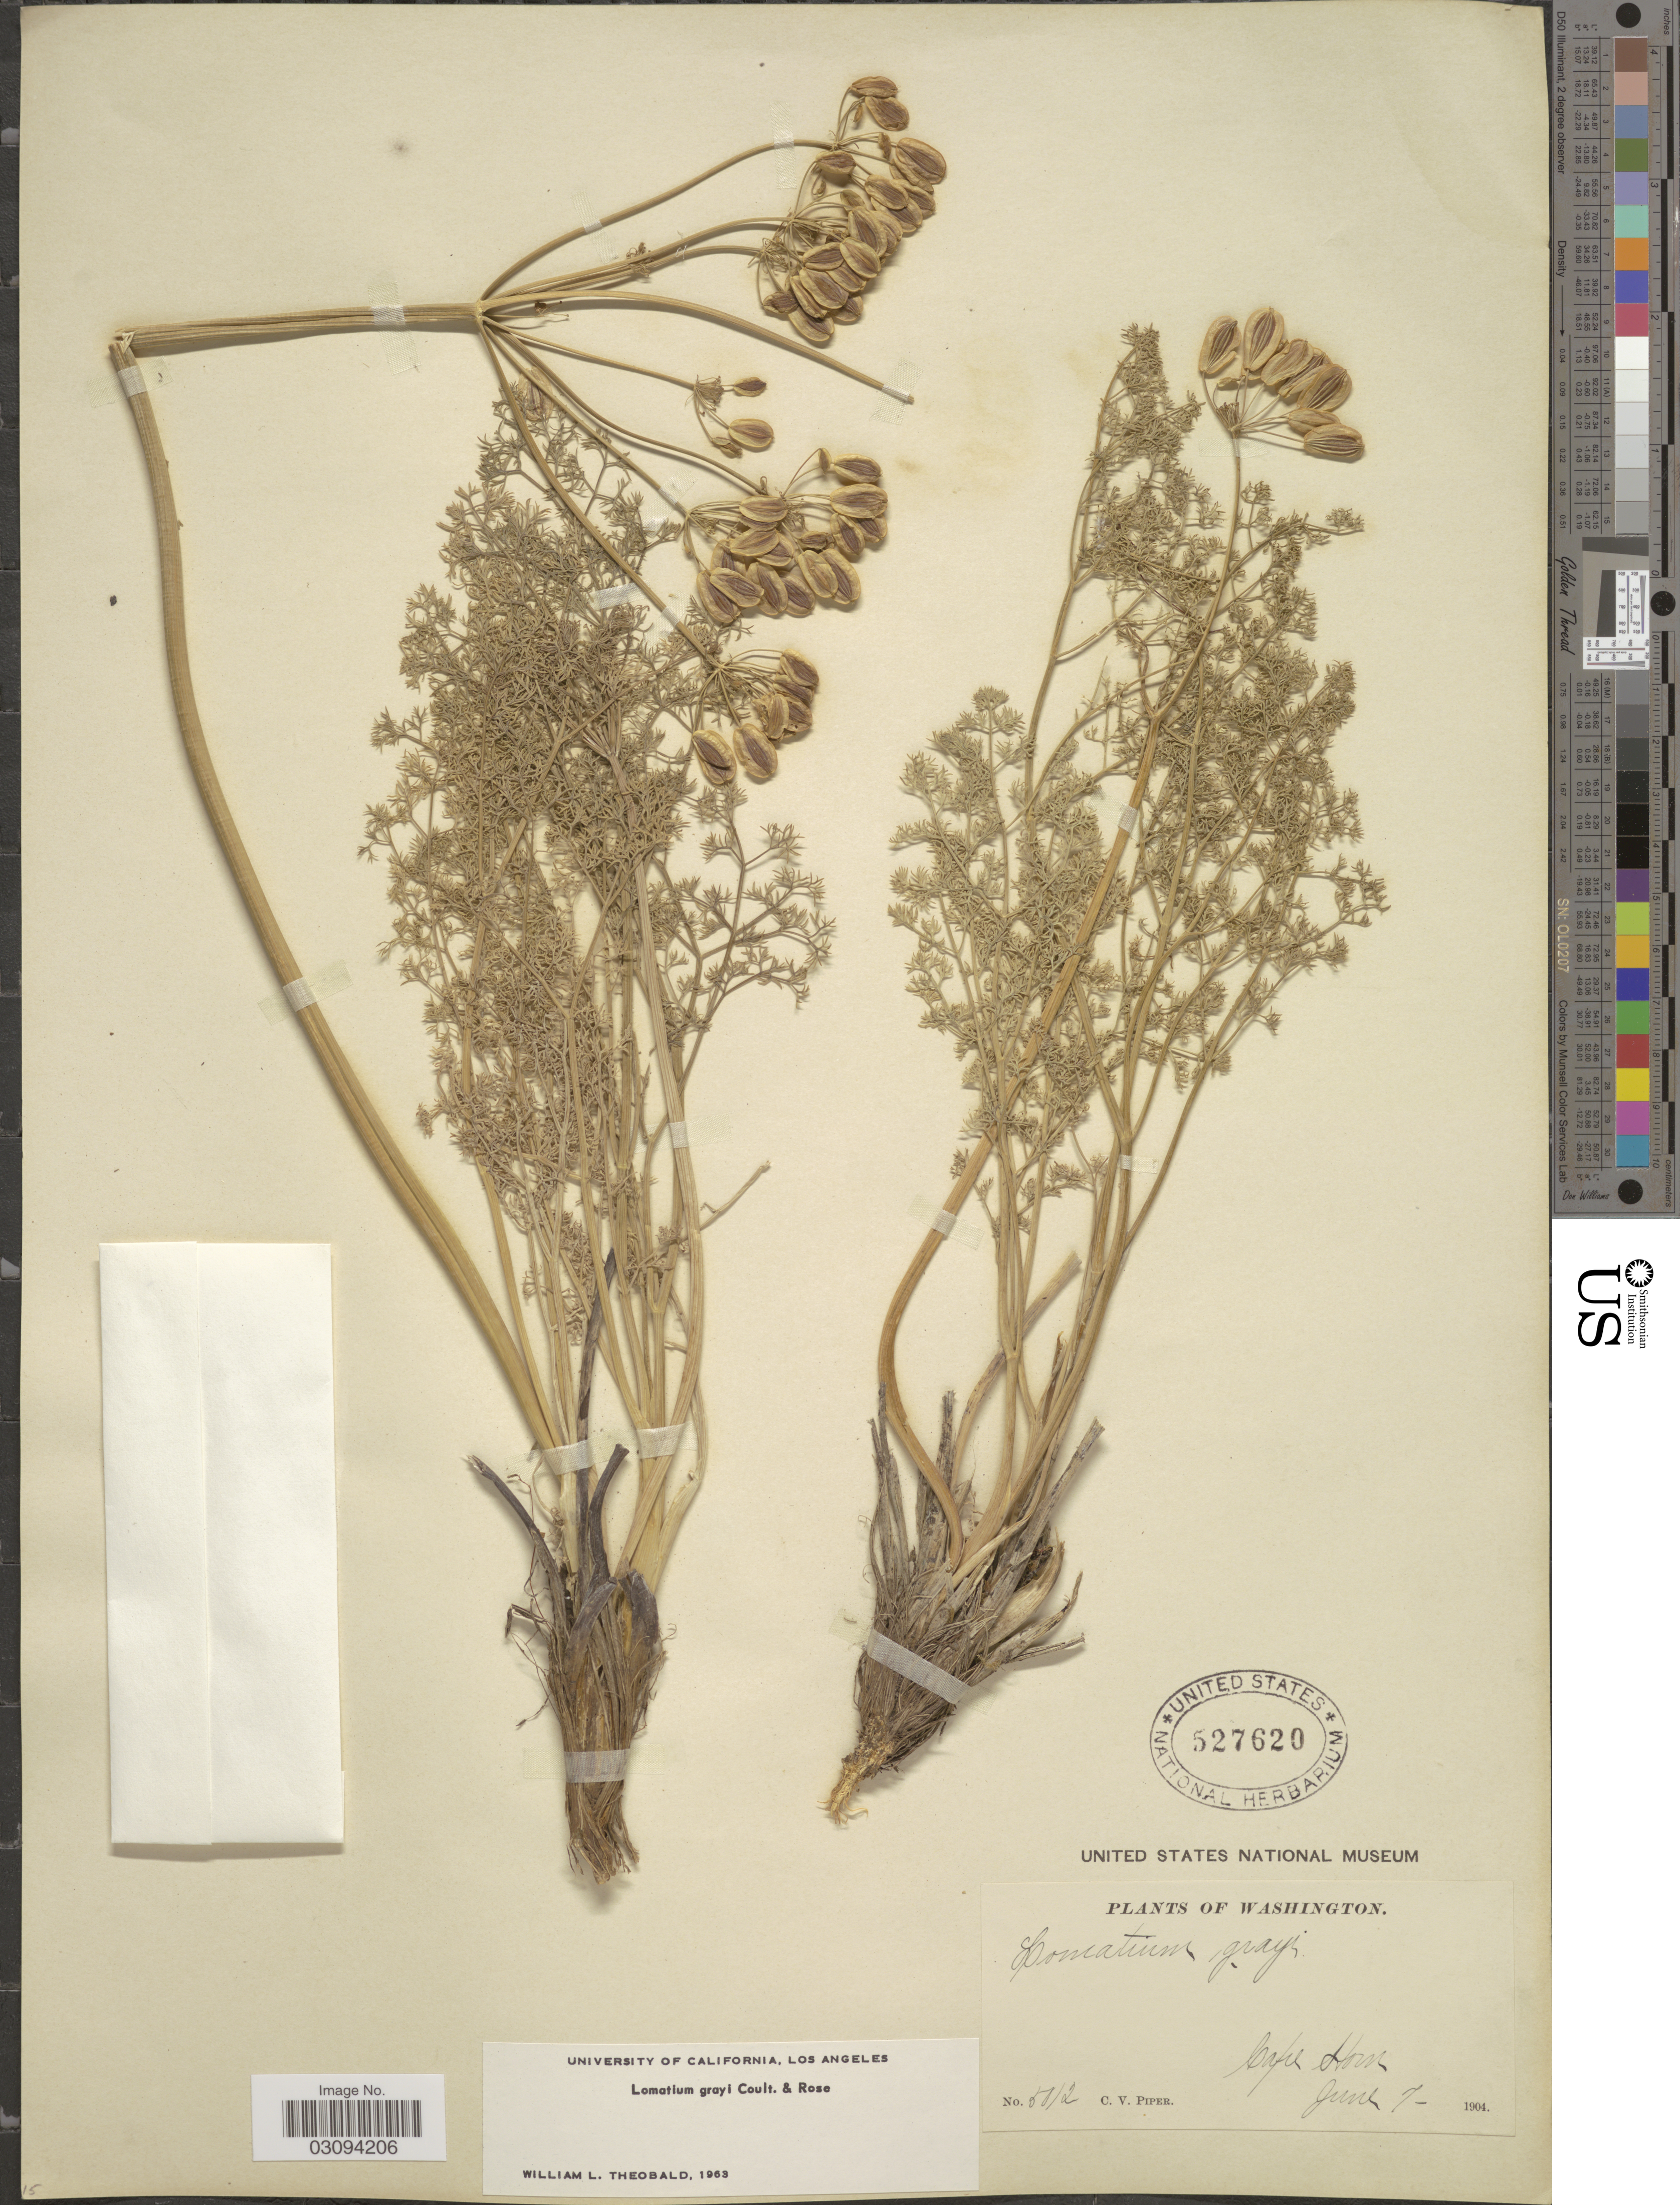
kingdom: Plantae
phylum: Tracheophyta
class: Magnoliopsida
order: Apiales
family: Apiaceae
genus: Lomatium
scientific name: Lomatium grayi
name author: (J.M. Coult. & Rose) J.M. Coult. & Rose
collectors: C. V. Piper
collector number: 5012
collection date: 1904-06-07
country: United States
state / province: Washington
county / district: Skamania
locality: Cape Horn.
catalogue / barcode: US 527620